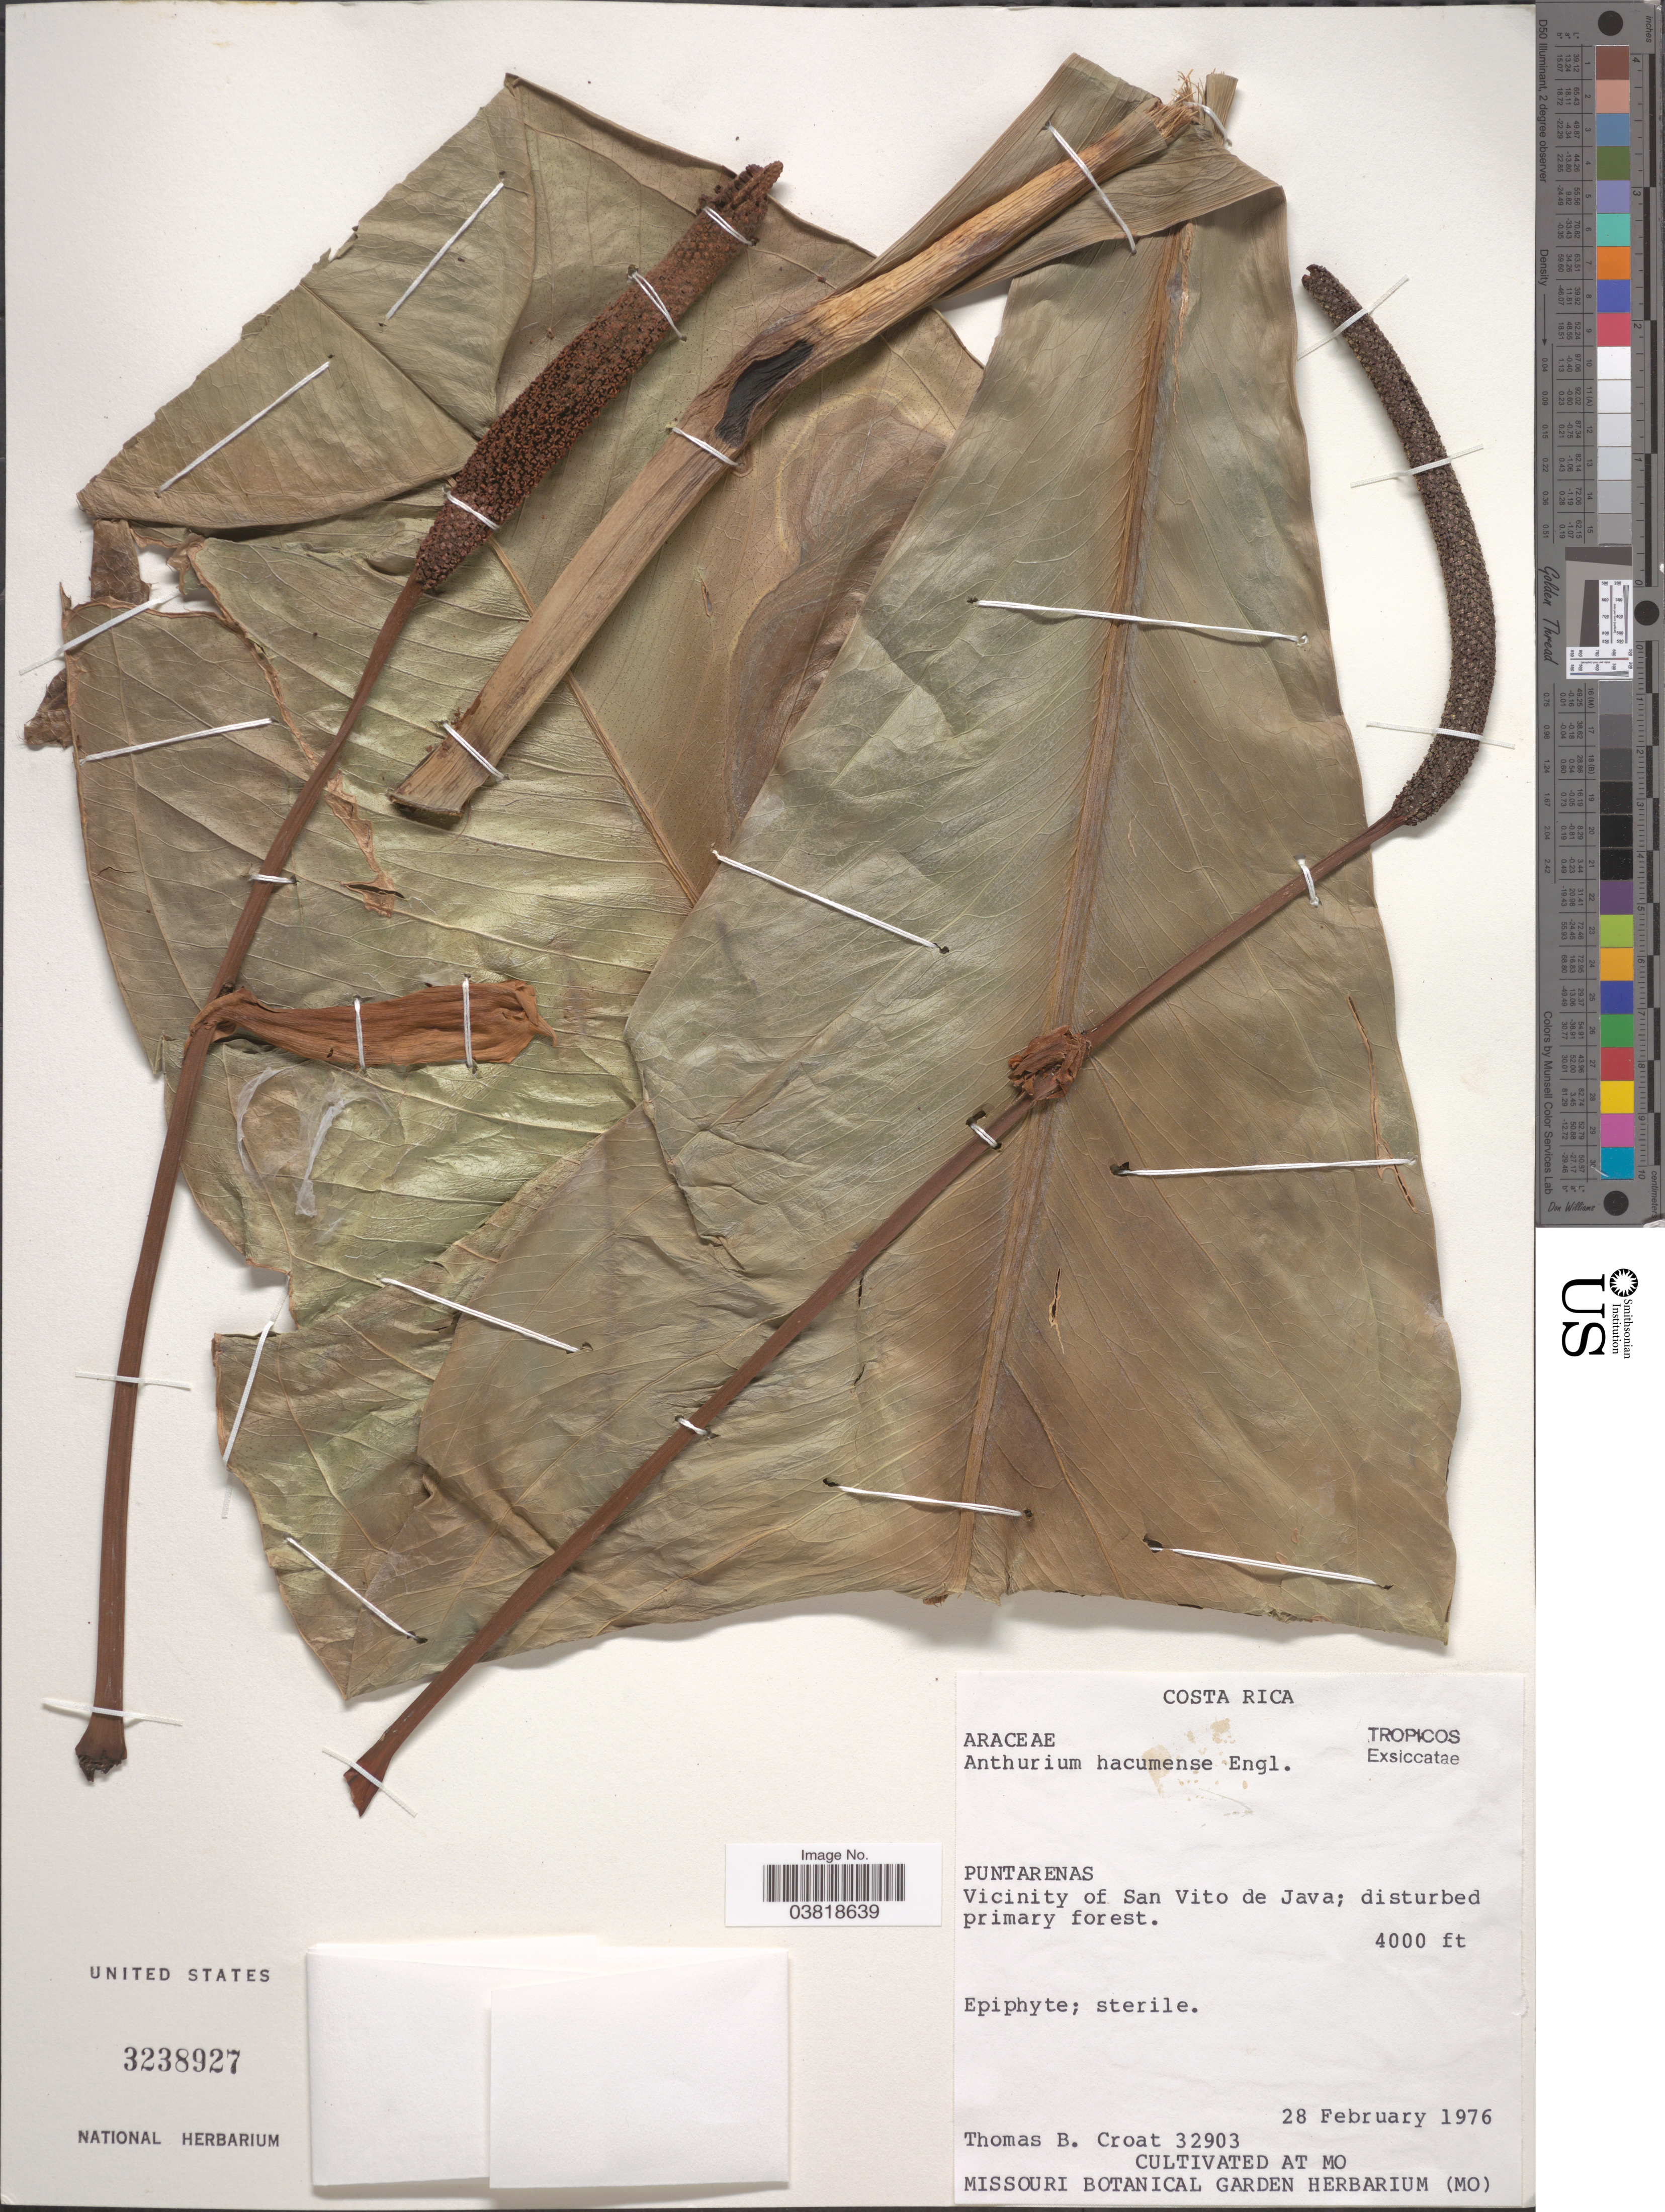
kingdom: Plantae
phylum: Tracheophyta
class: Liliopsida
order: Alismatales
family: Araceae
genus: Anthurium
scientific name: Anthurium hacumense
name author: Engl.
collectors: T. B. Croat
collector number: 32903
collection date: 1976-02-28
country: Costa Rica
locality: Cultivated at MO. Missouri Botanical Garden Herbarium. [unsure placement] Puntarenas. Vicinity of San Vito de Java.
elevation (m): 1219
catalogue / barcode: US 3238927